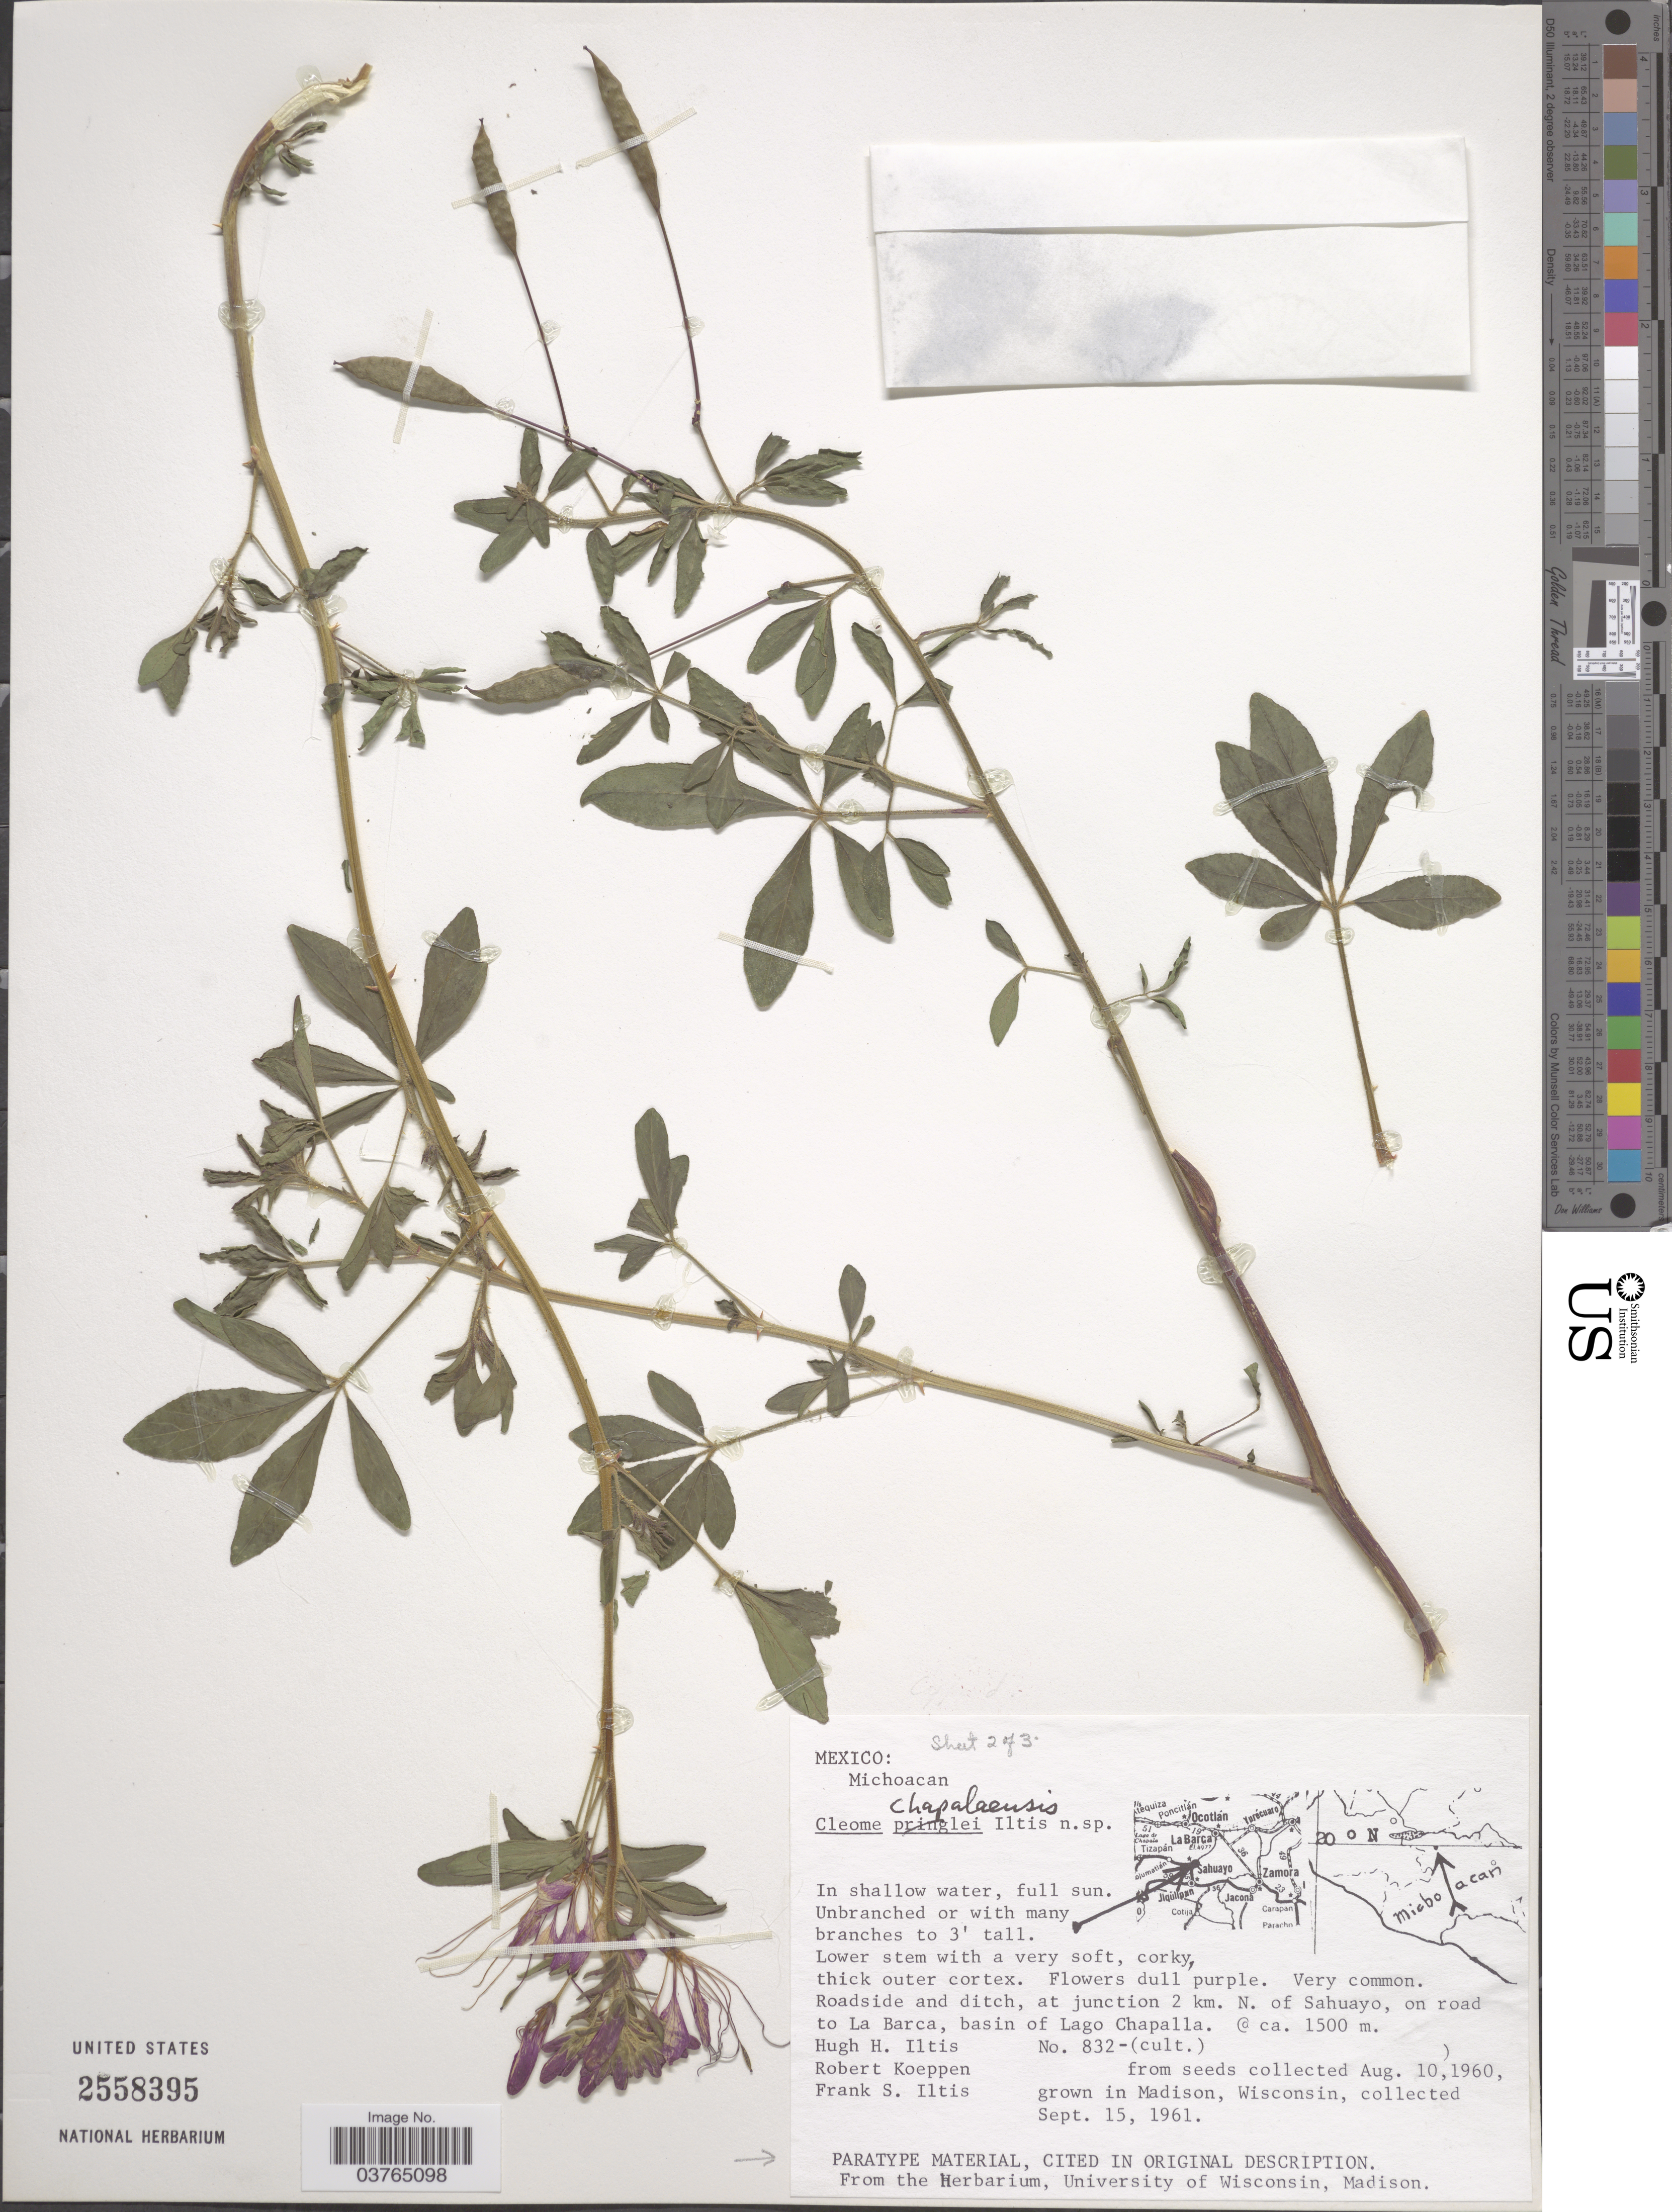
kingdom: Plantae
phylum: Tracheophyta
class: Magnoliopsida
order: Brassicales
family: Cleomaceae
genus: Tarenaya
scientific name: Tarenaya chapalensis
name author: (Iltis) Soares Neto & Roalson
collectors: H. Iltis, R. C. Koeppen & F. S. Iltis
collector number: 832?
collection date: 1961-09-15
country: United States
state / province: Wisconsin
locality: Grown in Madison.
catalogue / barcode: US 2558395